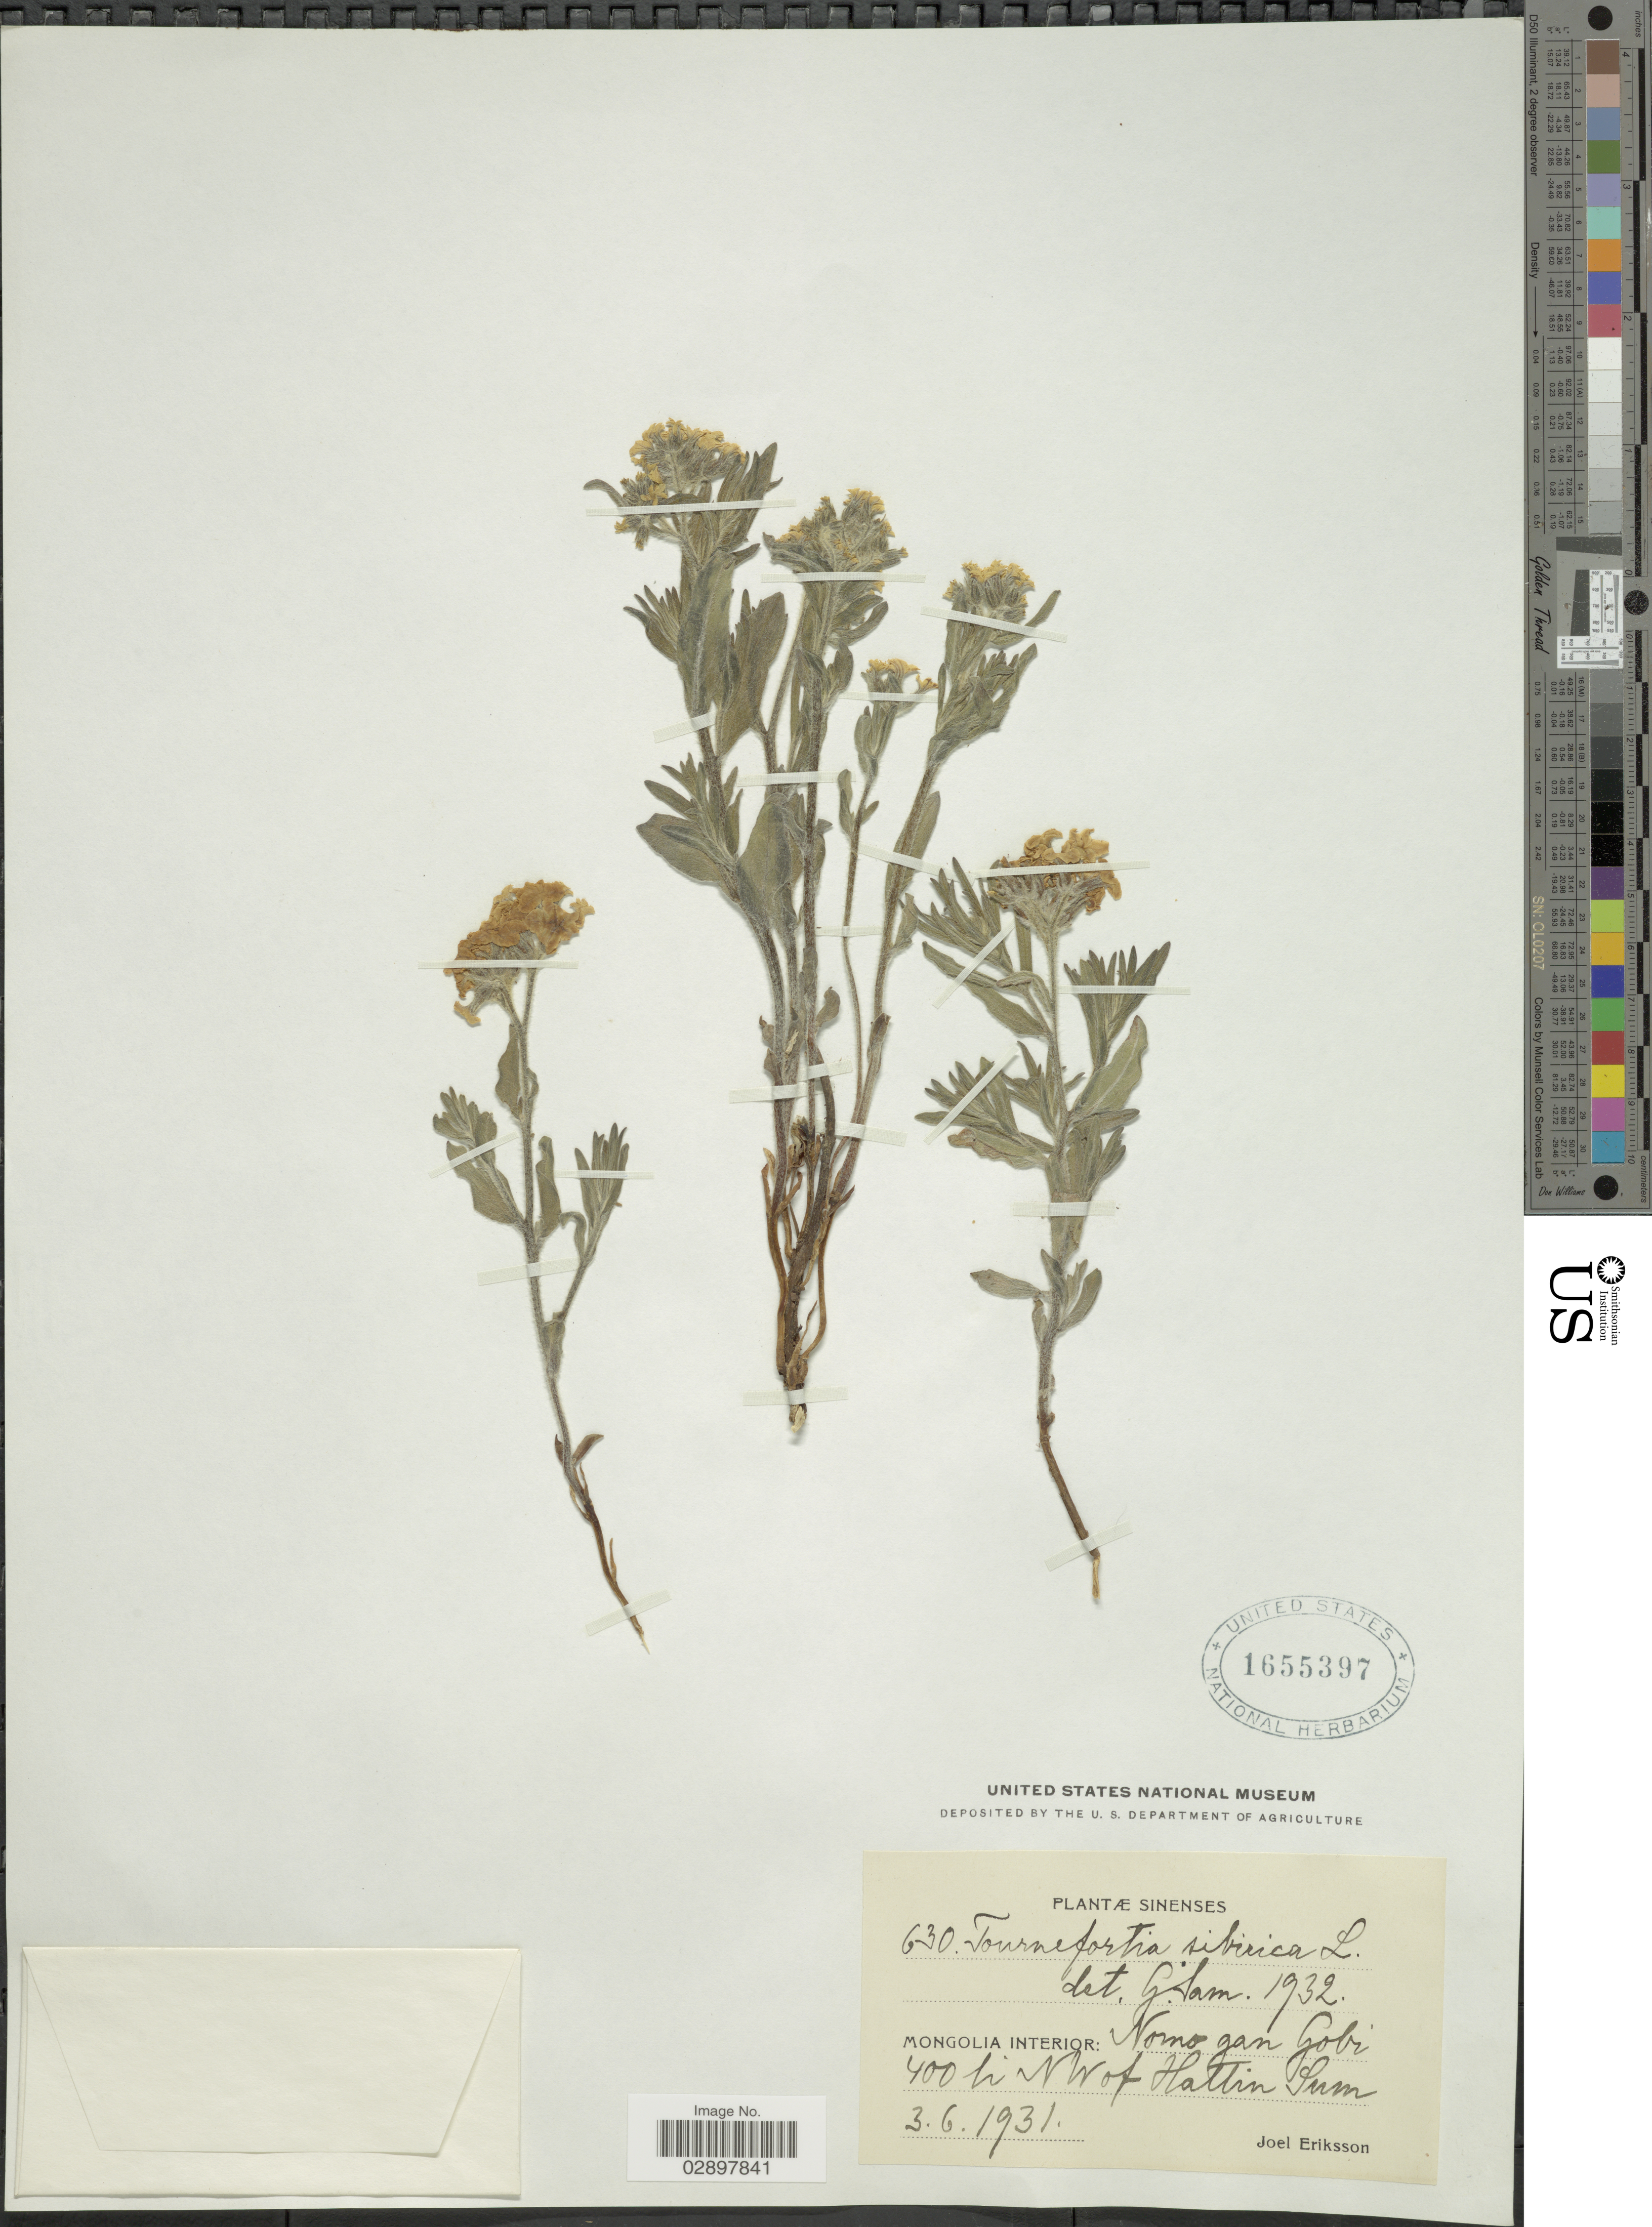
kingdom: Plantae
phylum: Tracheophyta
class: Magnoliopsida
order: Boraginales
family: Heliotropiaceae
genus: Tournefortia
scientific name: Tournefortia sibirica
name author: L.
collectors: J. Eriksson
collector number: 630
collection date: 1931-06-03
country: China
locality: Sinenses. Mongolia Interior: Nomogan Gobi 400 k NW of Hattin Sum.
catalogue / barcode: US 1655397